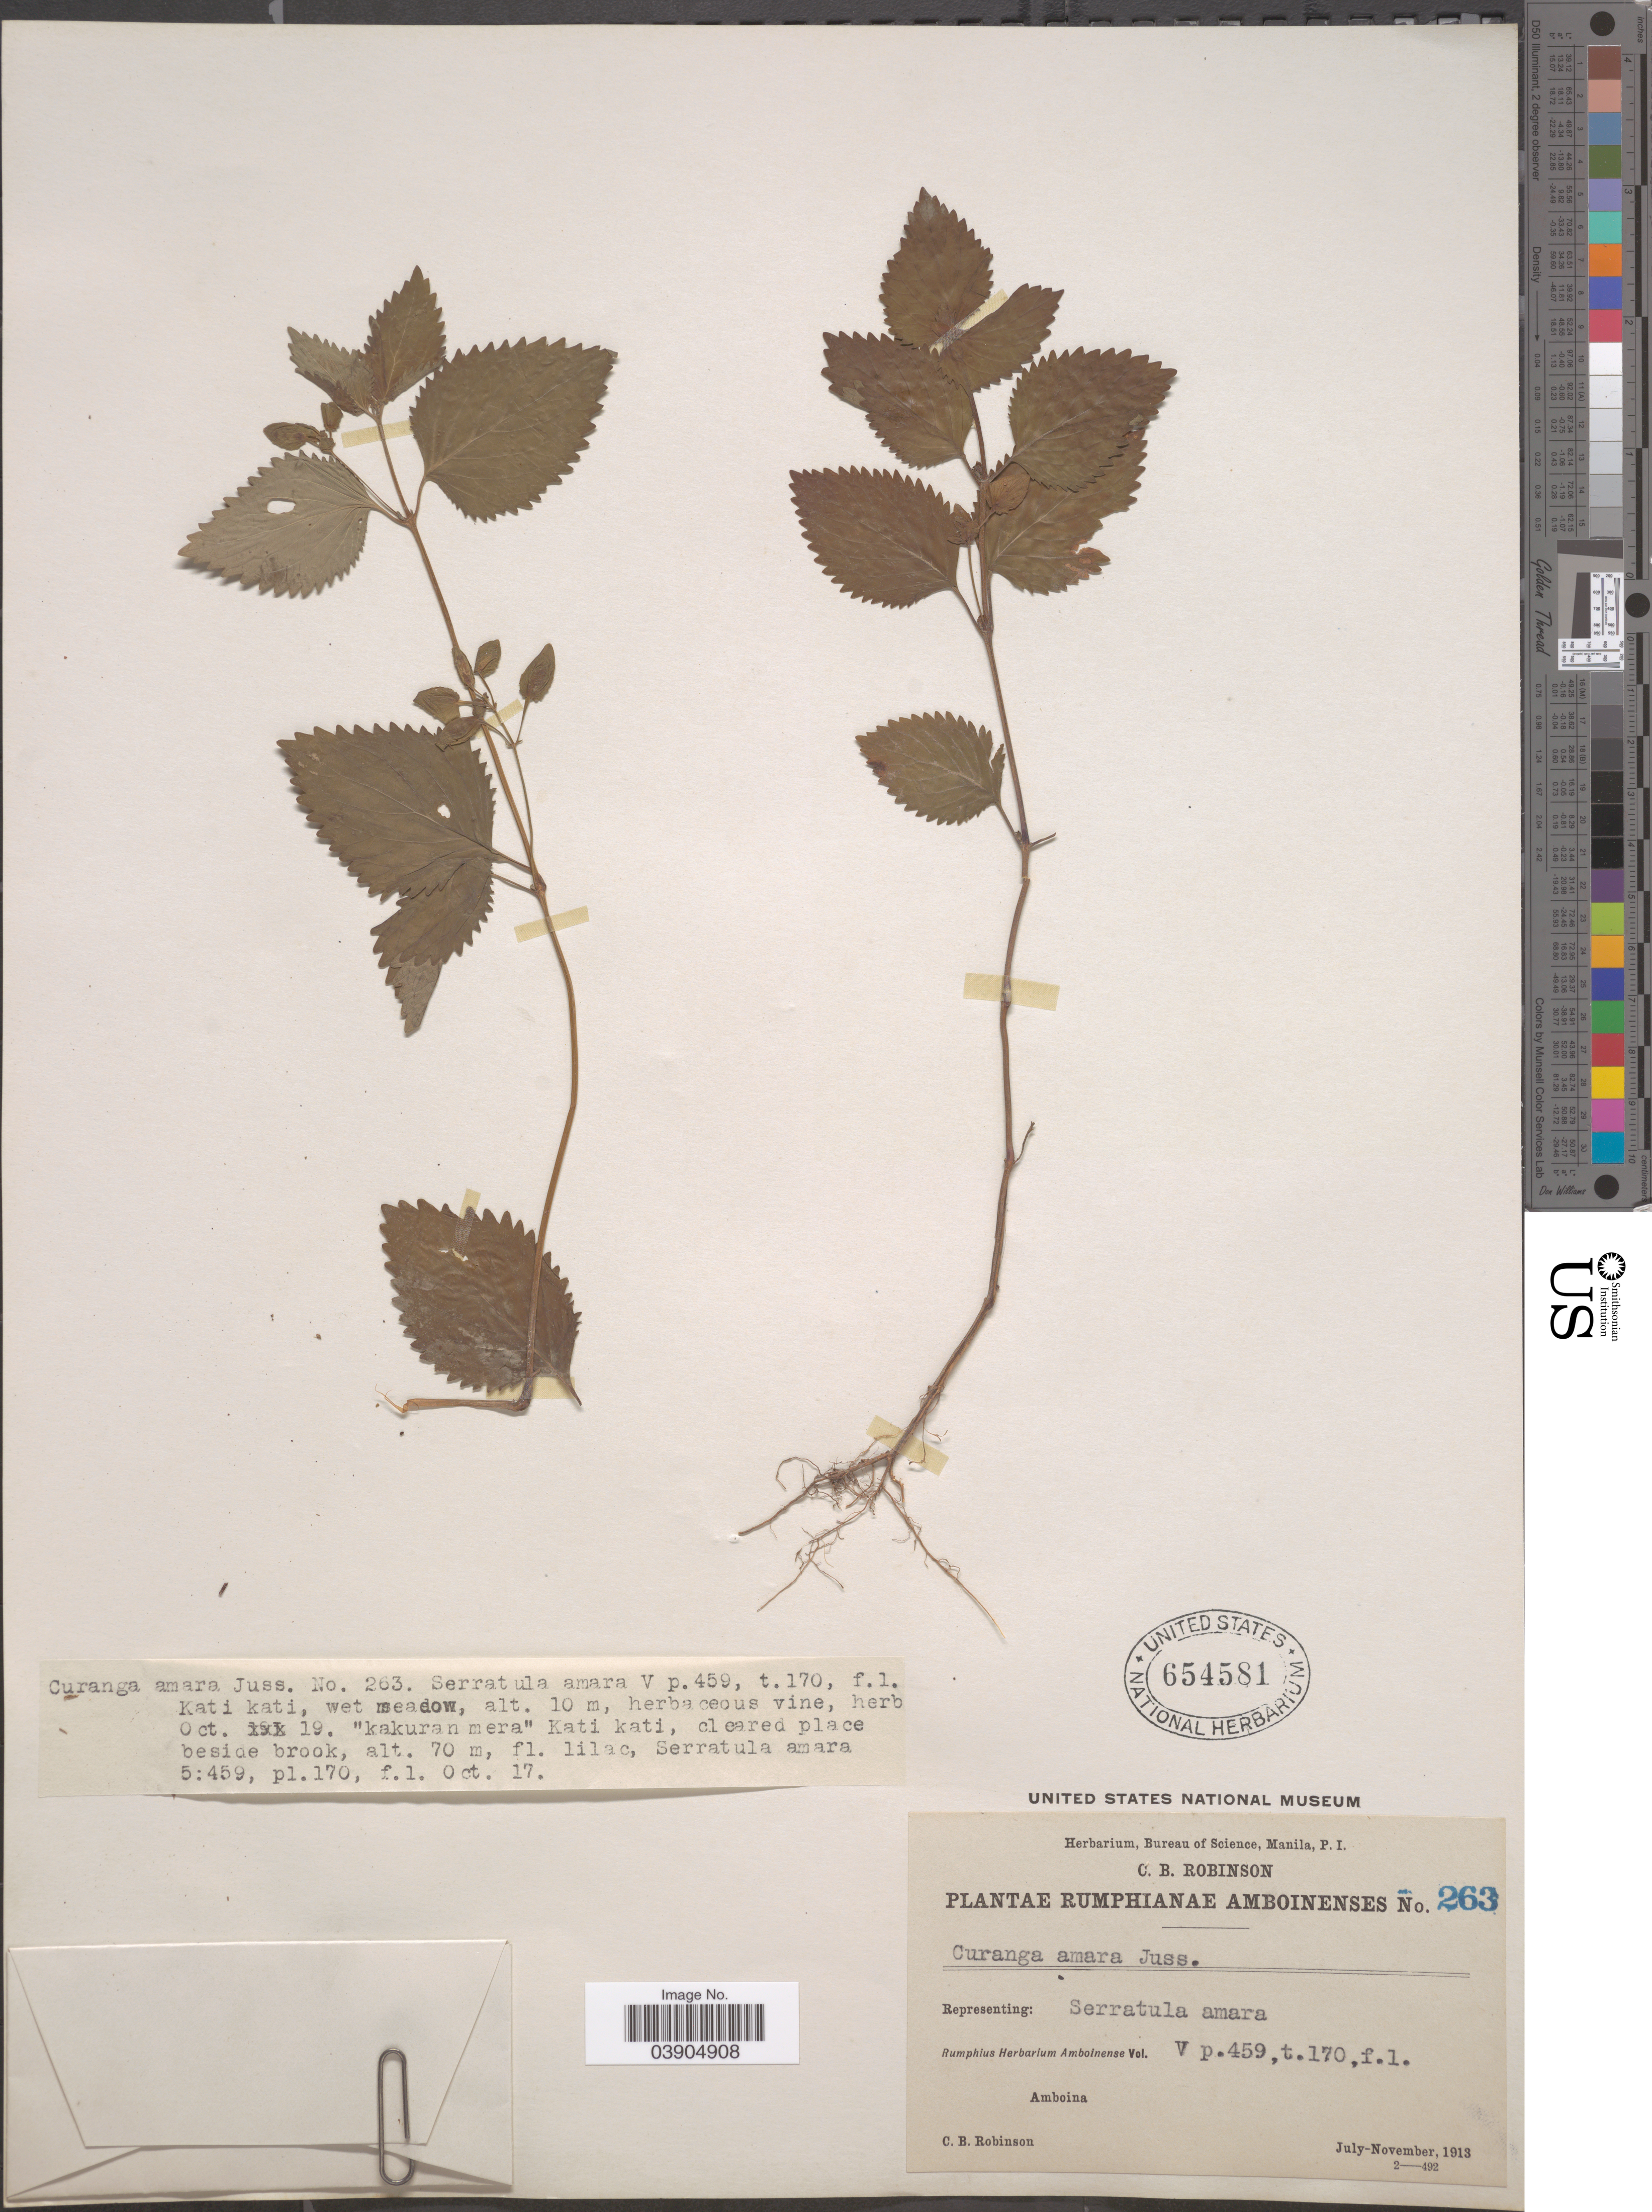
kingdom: Plantae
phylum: Tracheophyta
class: Magnoliopsida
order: Lamiales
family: Linderniaceae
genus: Curanga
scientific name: Curanga fel-terrae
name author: (Lour.) Merr.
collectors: C. Robinson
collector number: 263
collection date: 1913-10-17/1913-10-19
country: Indonesia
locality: Amboina. Kati kati.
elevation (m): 10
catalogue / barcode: US 654581